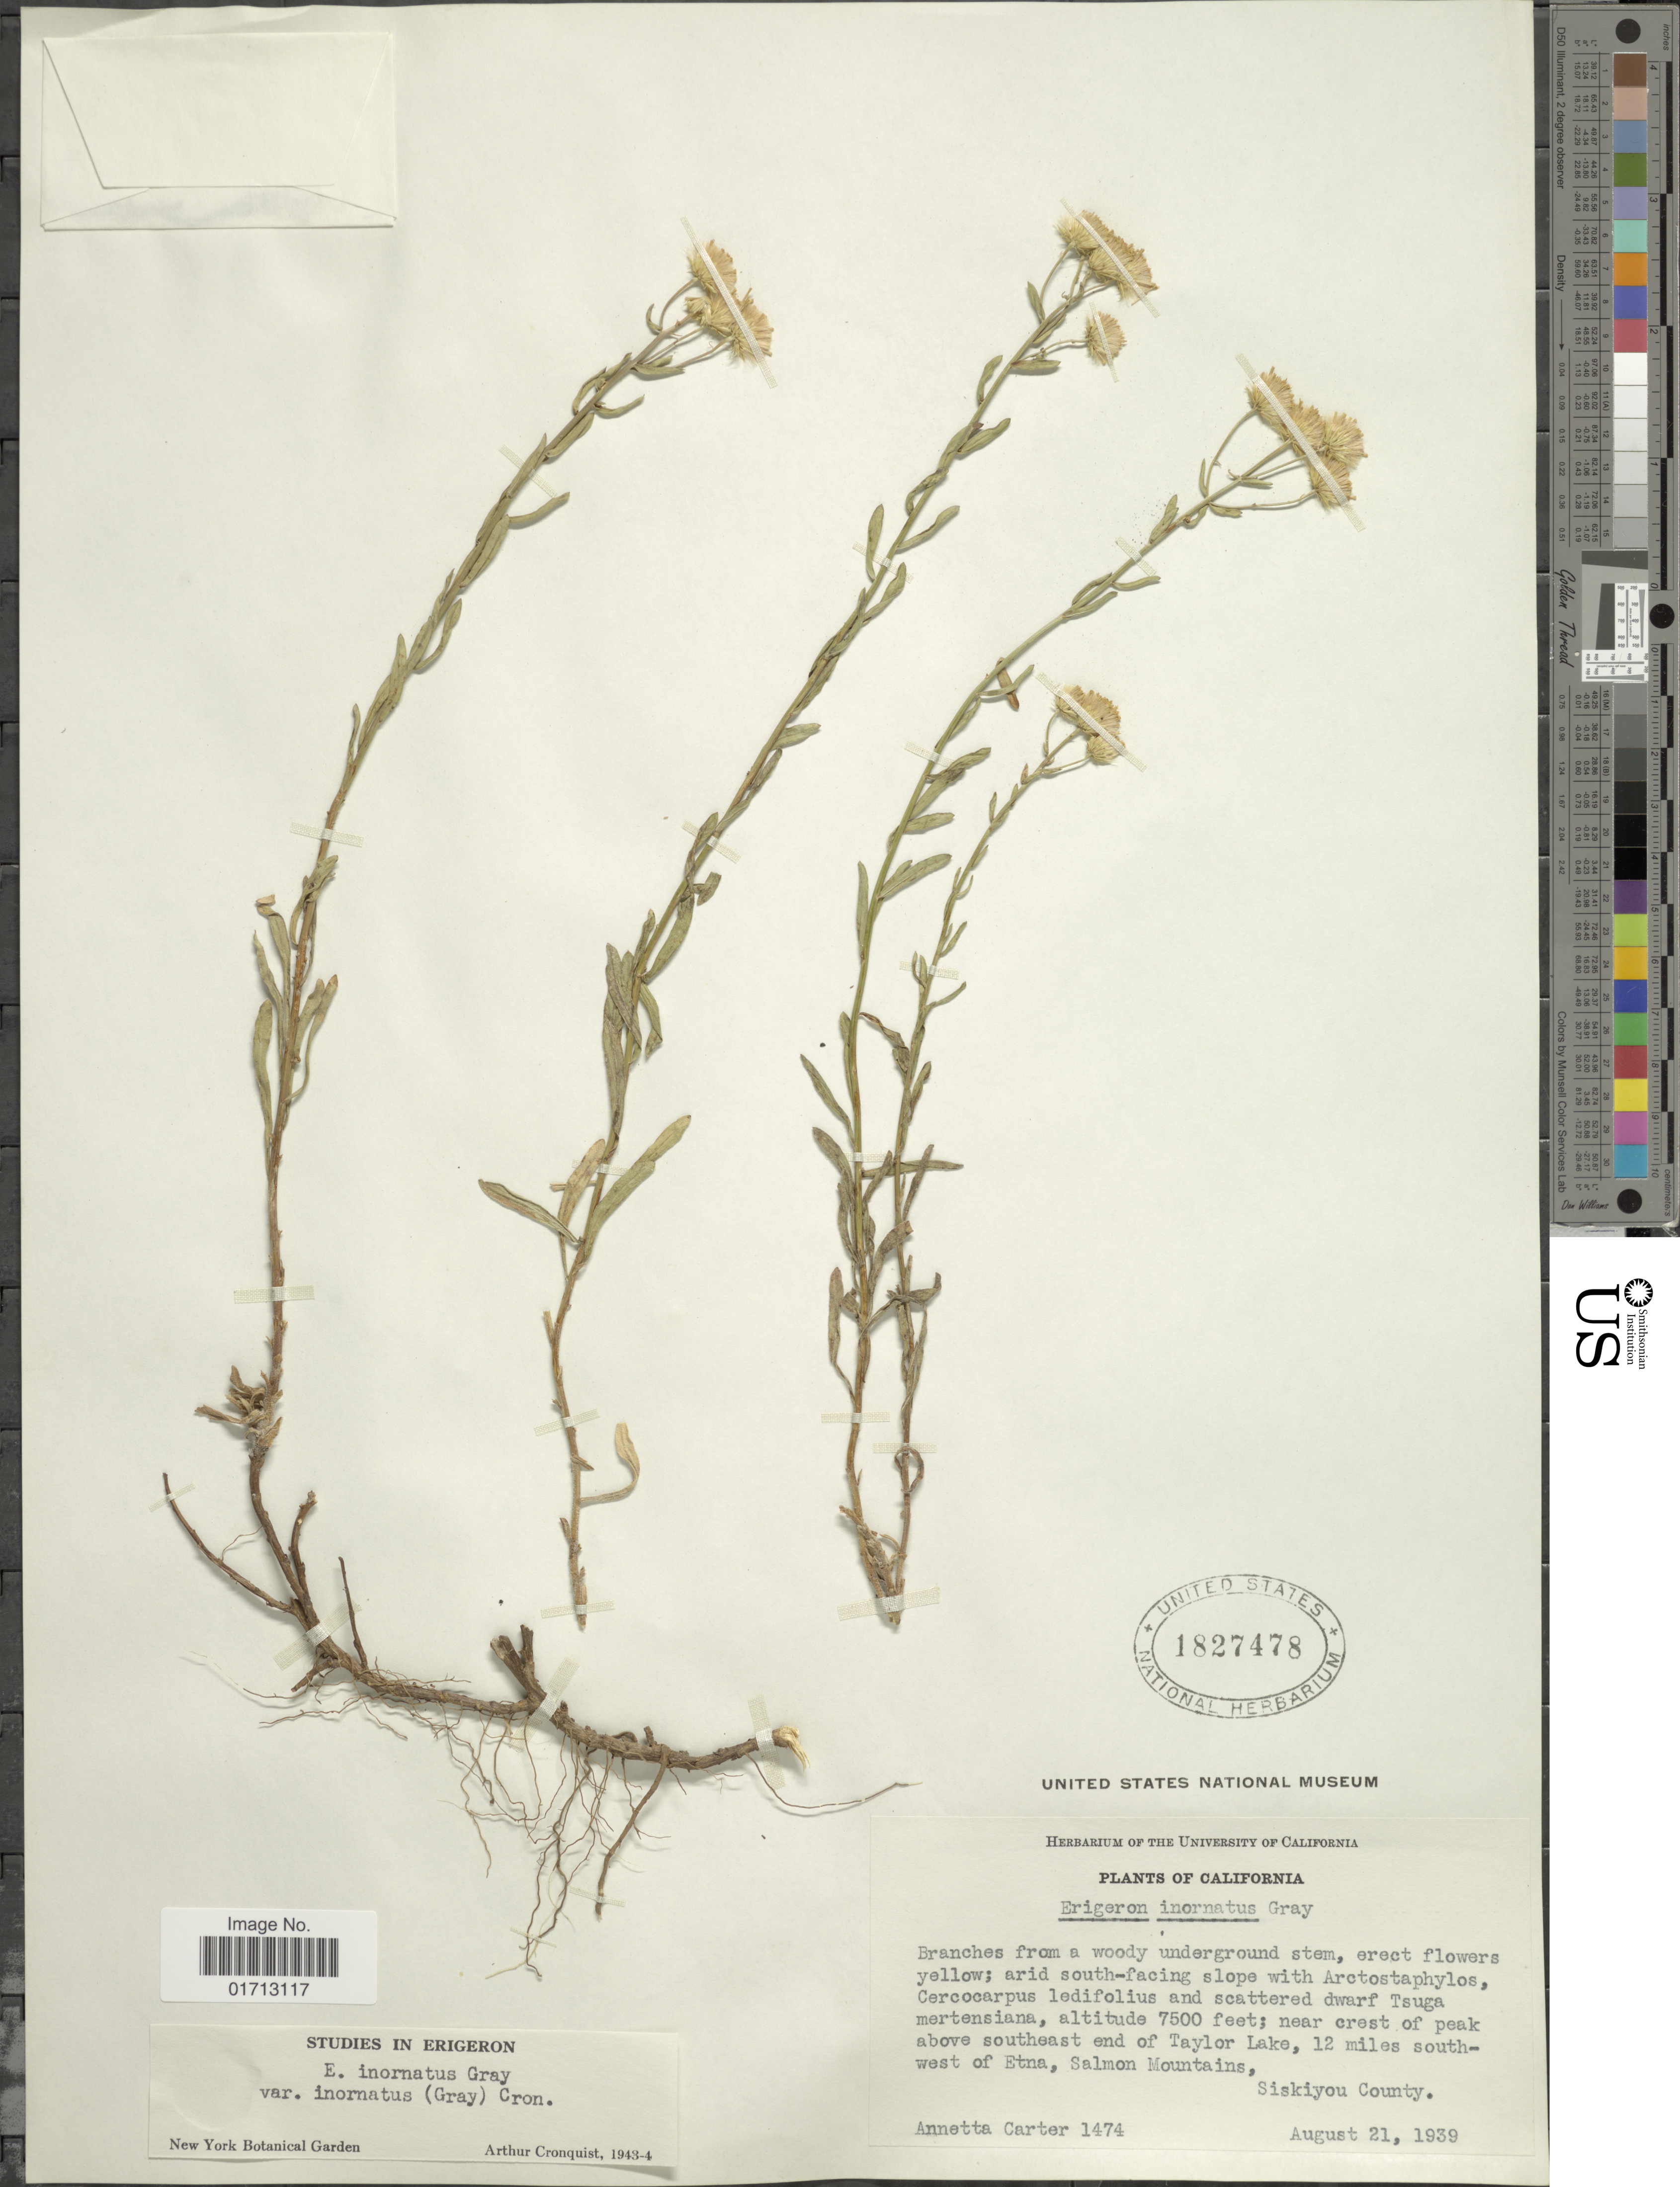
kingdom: Plantae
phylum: Tracheophyta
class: Magnoliopsida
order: Asterales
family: Asteraceae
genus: Erigeron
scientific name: Erigeron inornatus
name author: (A. Gray) A. Gray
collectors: A. Carter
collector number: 1474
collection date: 1939-08-21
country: United States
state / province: California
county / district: Siskiyou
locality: Siskiyou County. near rest of peak above southeast end of Taylor Lake, 12 miles southwest of Etna, Salmon Mountains.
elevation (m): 2286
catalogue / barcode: US 1827478